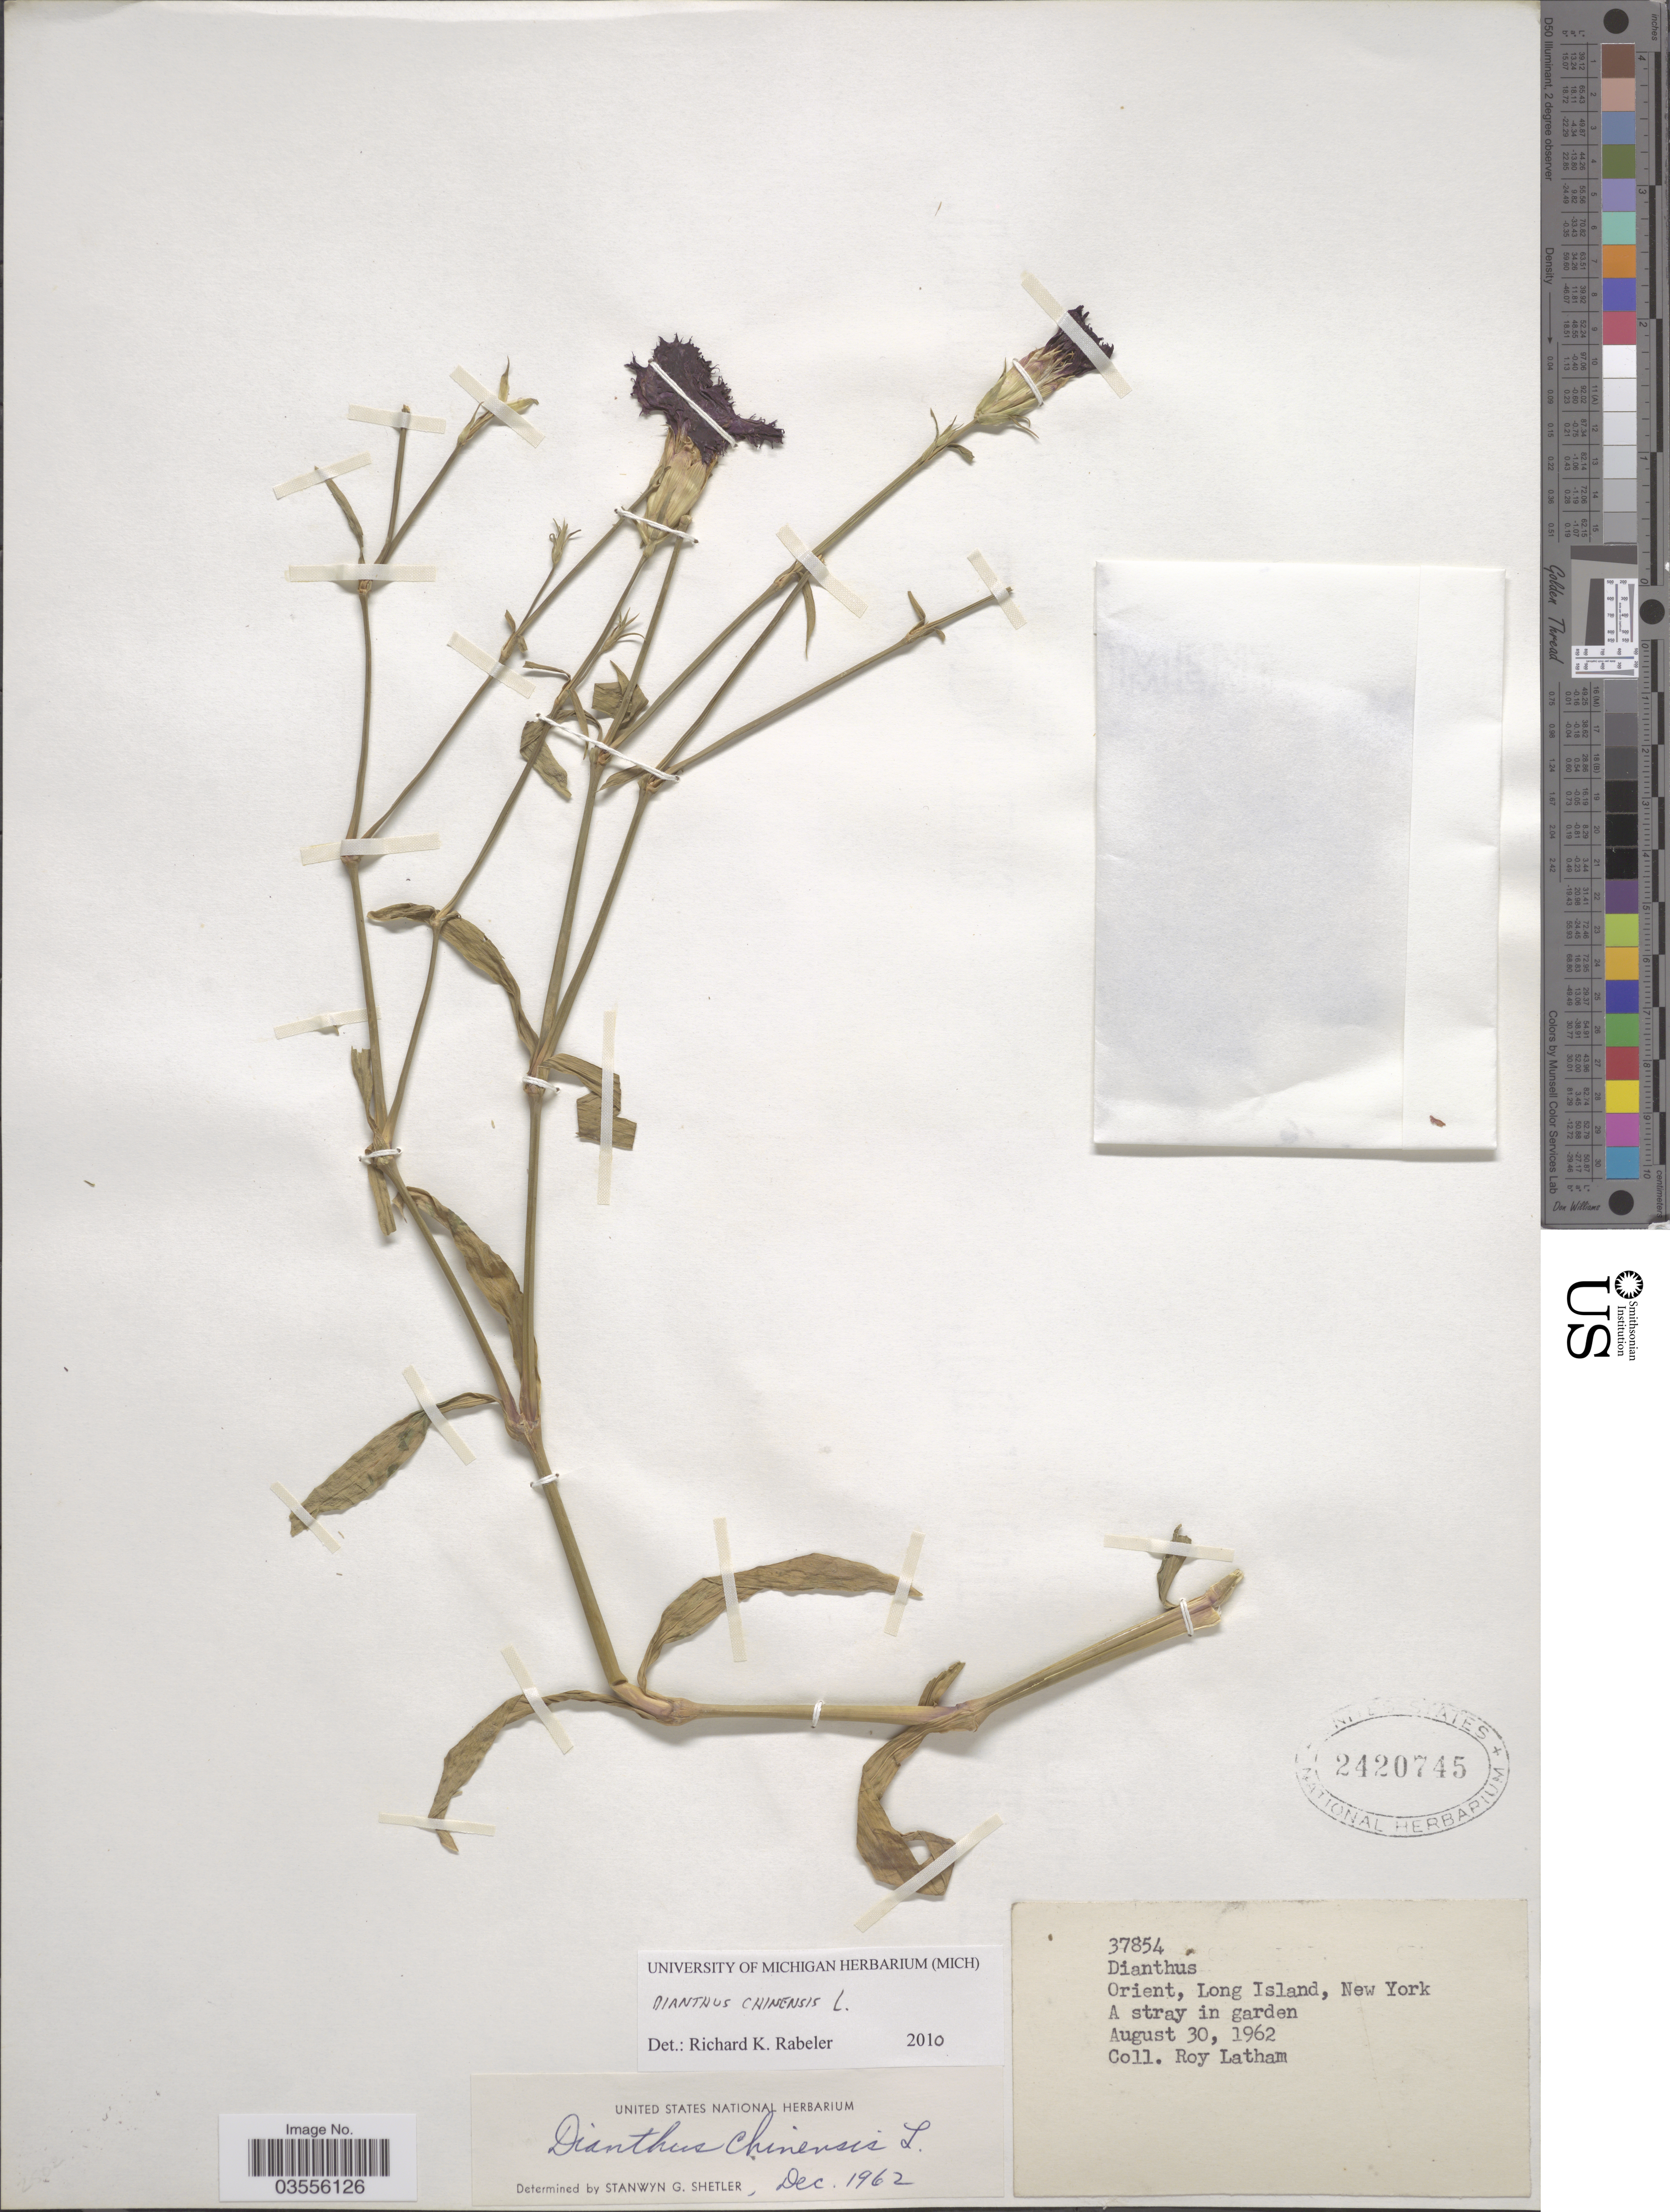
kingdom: Plantae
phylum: Tracheophyta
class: Magnoliopsida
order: Caryophyllales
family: Caryophyllaceae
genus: Dianthus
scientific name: Dianthus chinensis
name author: L.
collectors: R. Latham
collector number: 37854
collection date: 1962-08-30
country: United States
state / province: New York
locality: Orient, Long Island.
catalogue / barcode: US 2420745